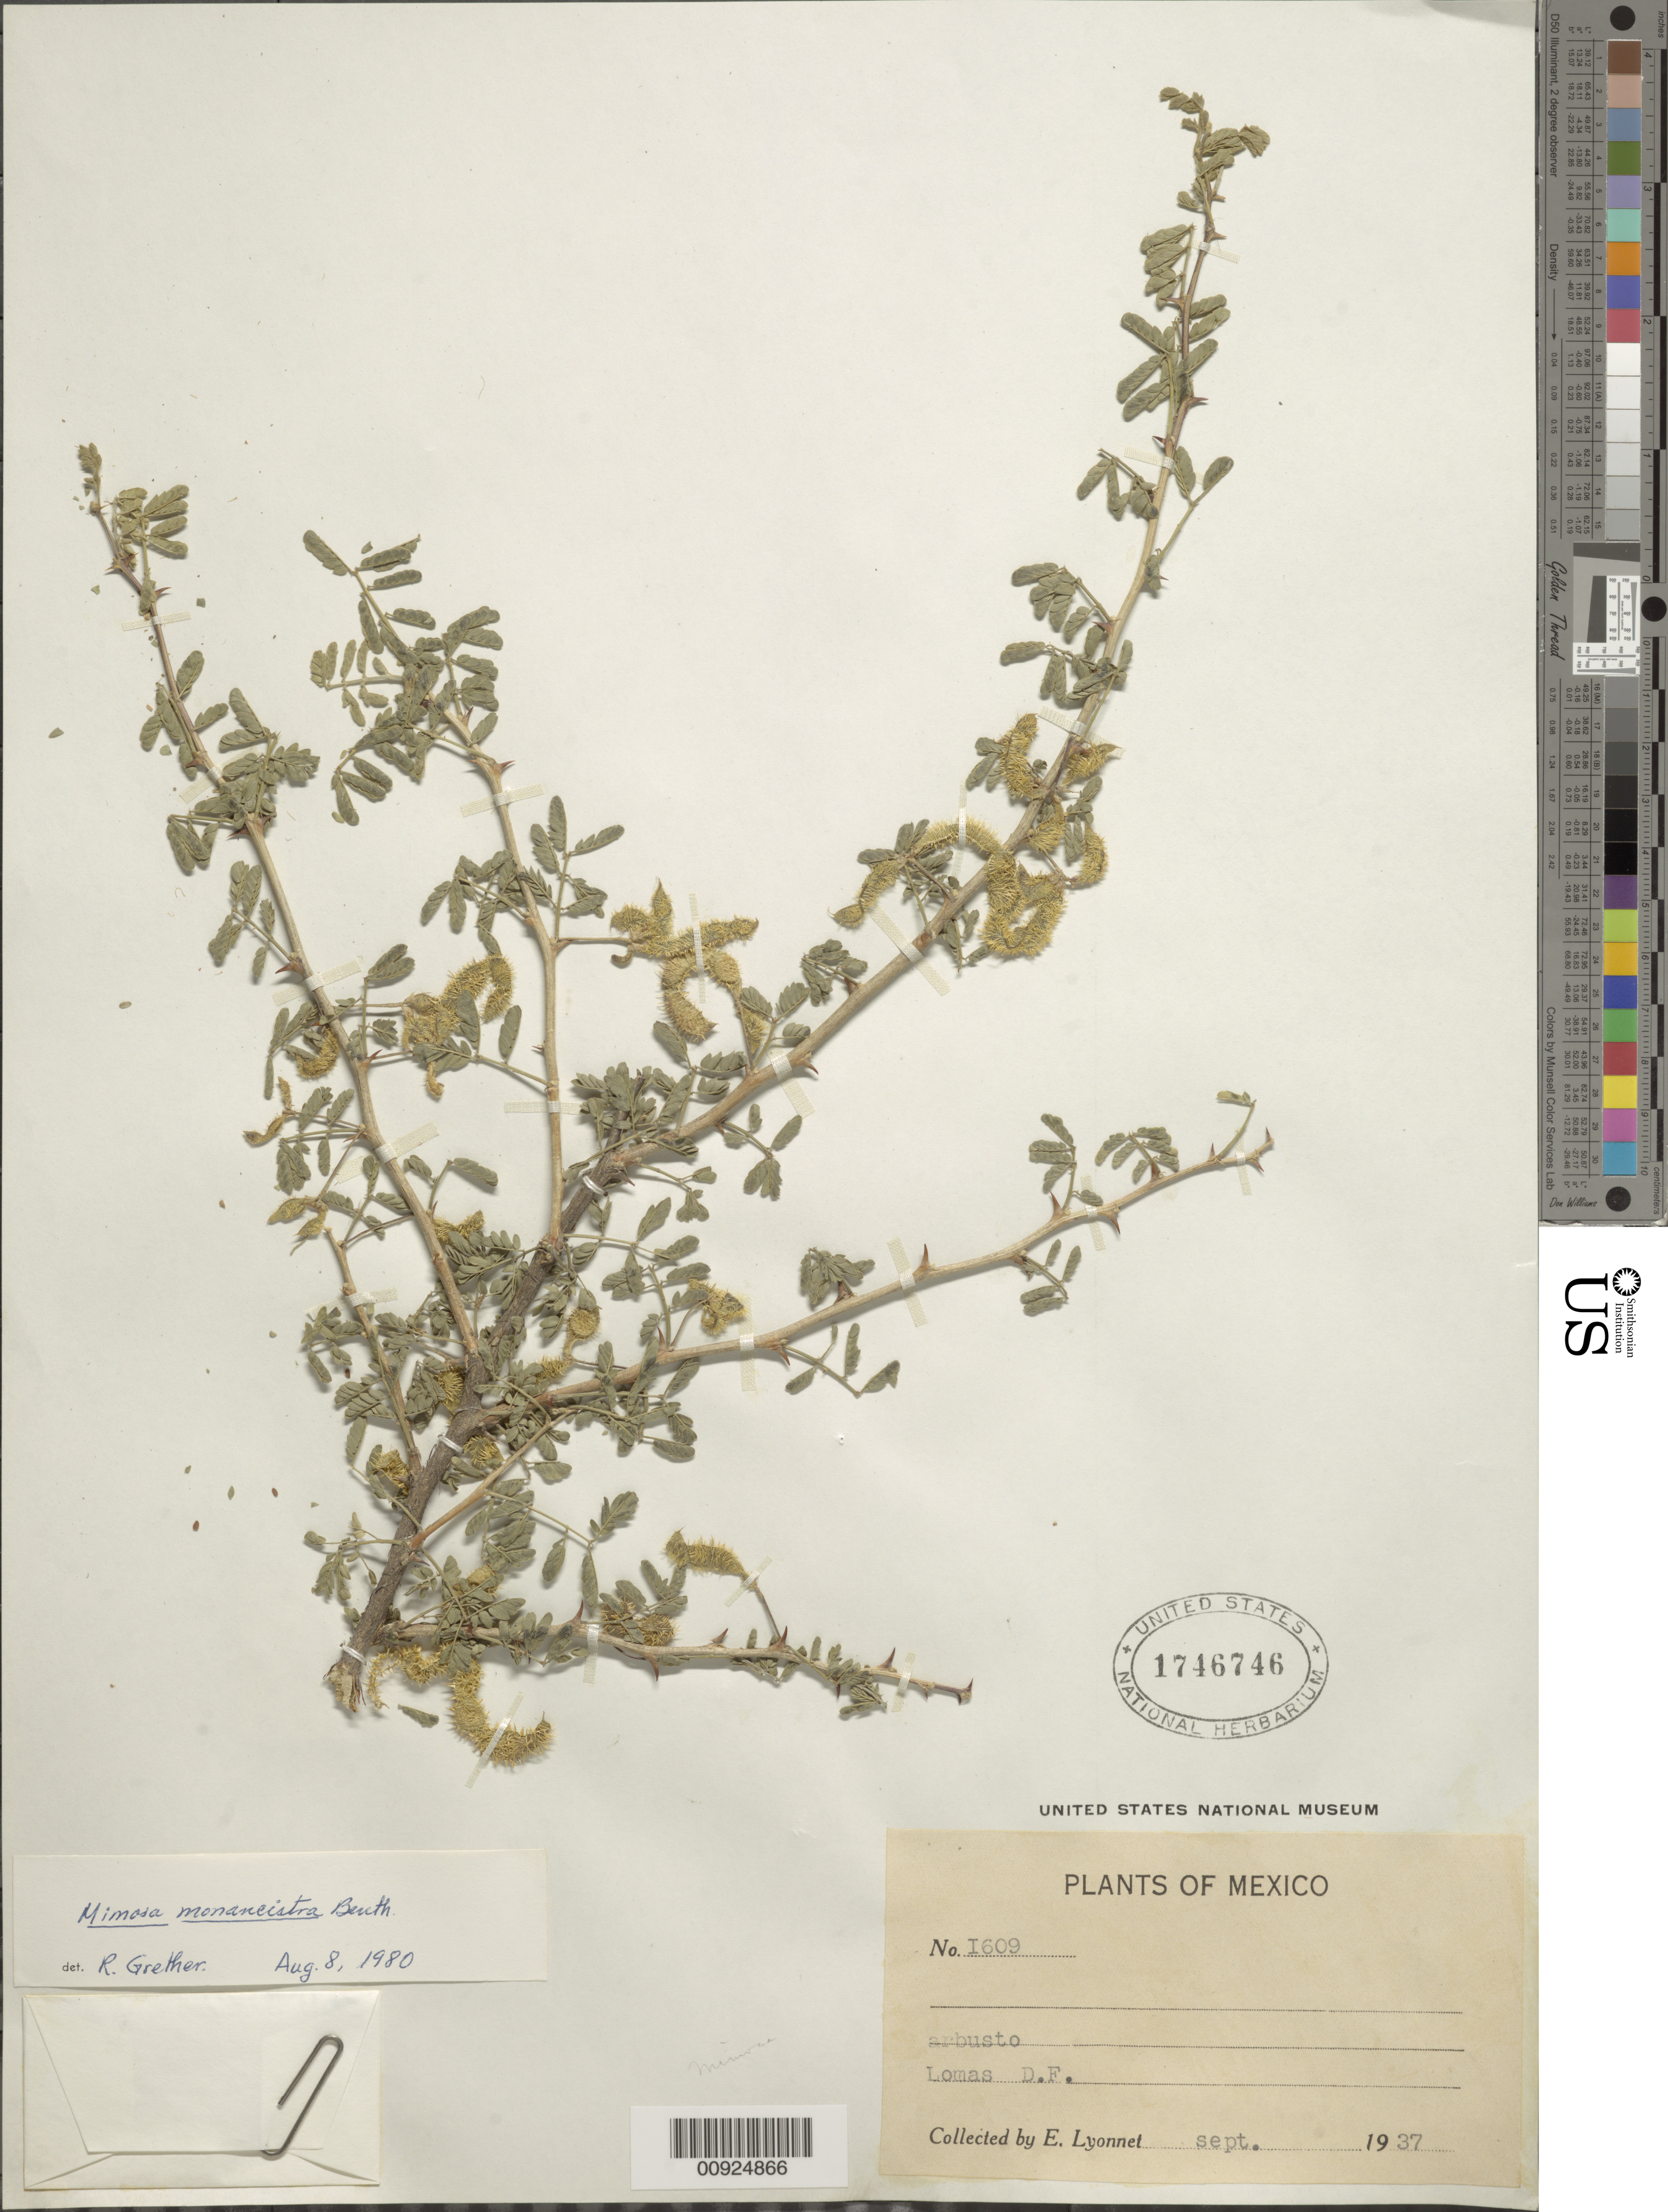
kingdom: Plantae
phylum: Tracheophyta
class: Magnoliopsida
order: Fabales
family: Fabaceae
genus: Mimosa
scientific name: Mimosa monancistra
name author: Benth.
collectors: Bro. E. Lyonnet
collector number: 1609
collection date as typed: Sep 1937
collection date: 1937-09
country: Mexico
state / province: Distrito Federal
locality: Lomas, D.F.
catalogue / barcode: US 1746746